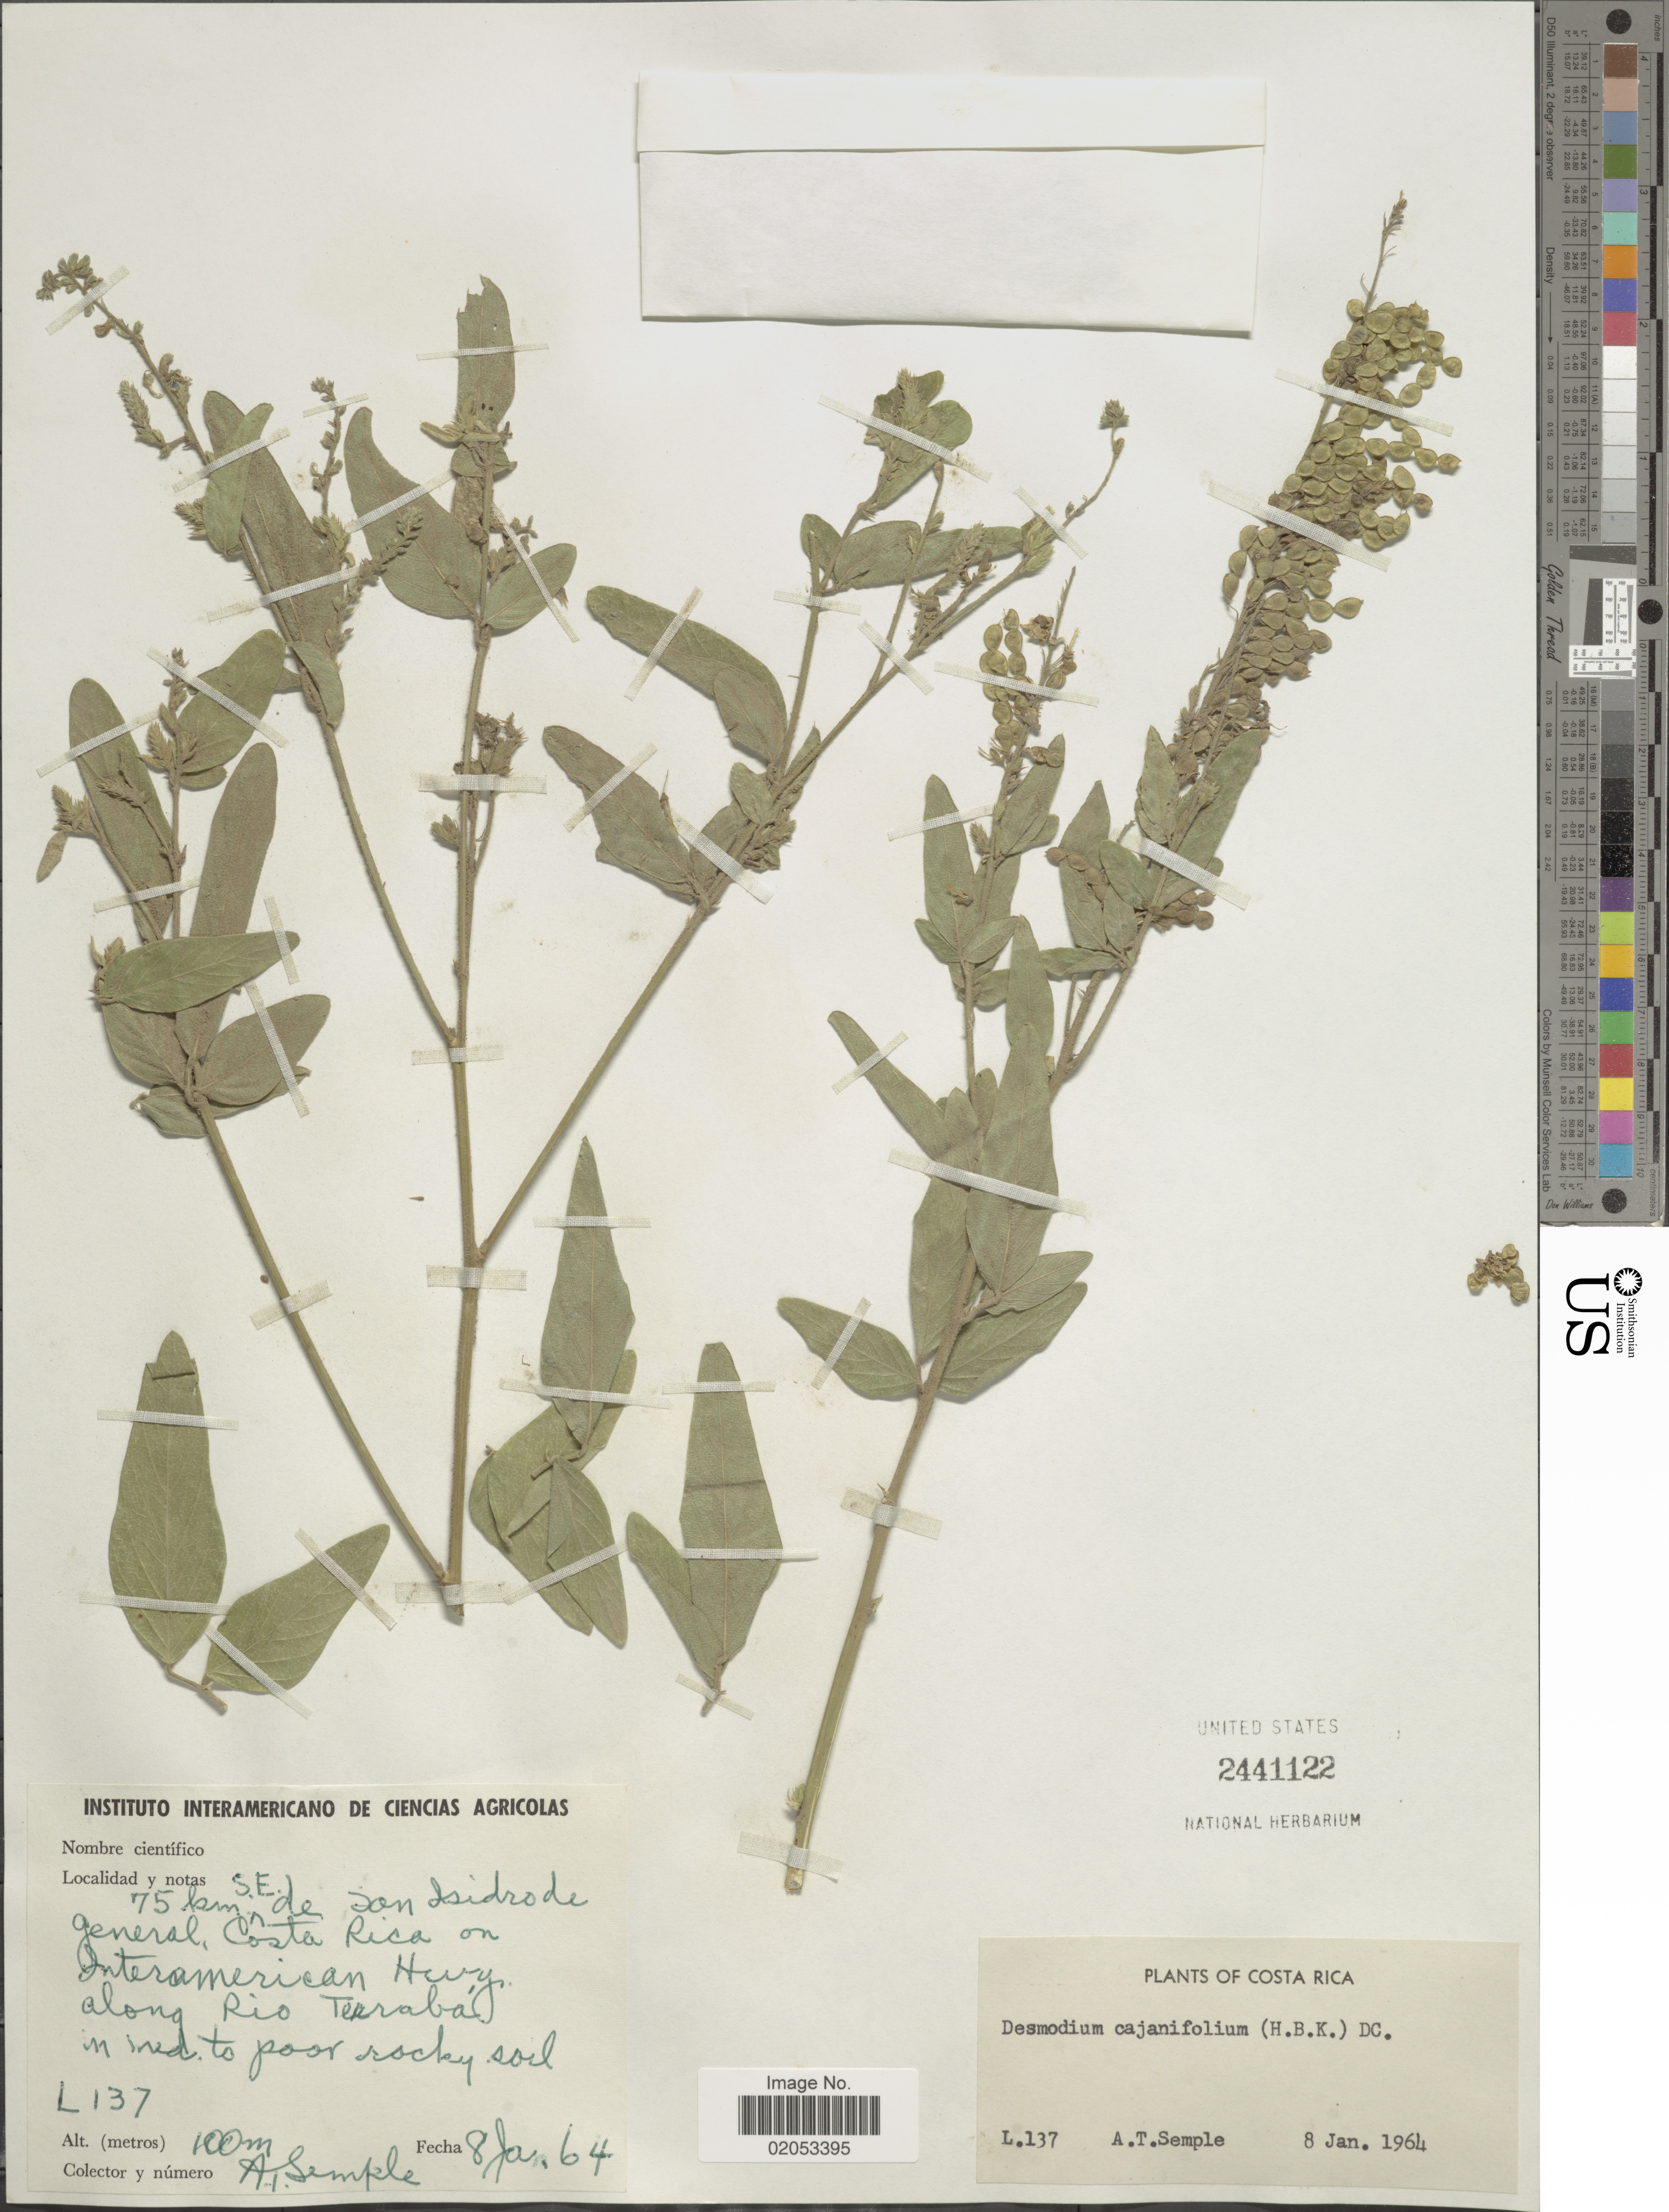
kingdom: Plantae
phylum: Tracheophyta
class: Magnoliopsida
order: Fabales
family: Fabaceae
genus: Desmodium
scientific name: Desmodium cajanifolium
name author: (Kunth) DC.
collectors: A. Semple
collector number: L. 137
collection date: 1964-01-08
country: Costa Rica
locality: S.E de San Isidro de general, Costa Rica on Interamerican Hwy., along Rio Terraba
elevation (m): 100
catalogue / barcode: US 2441122